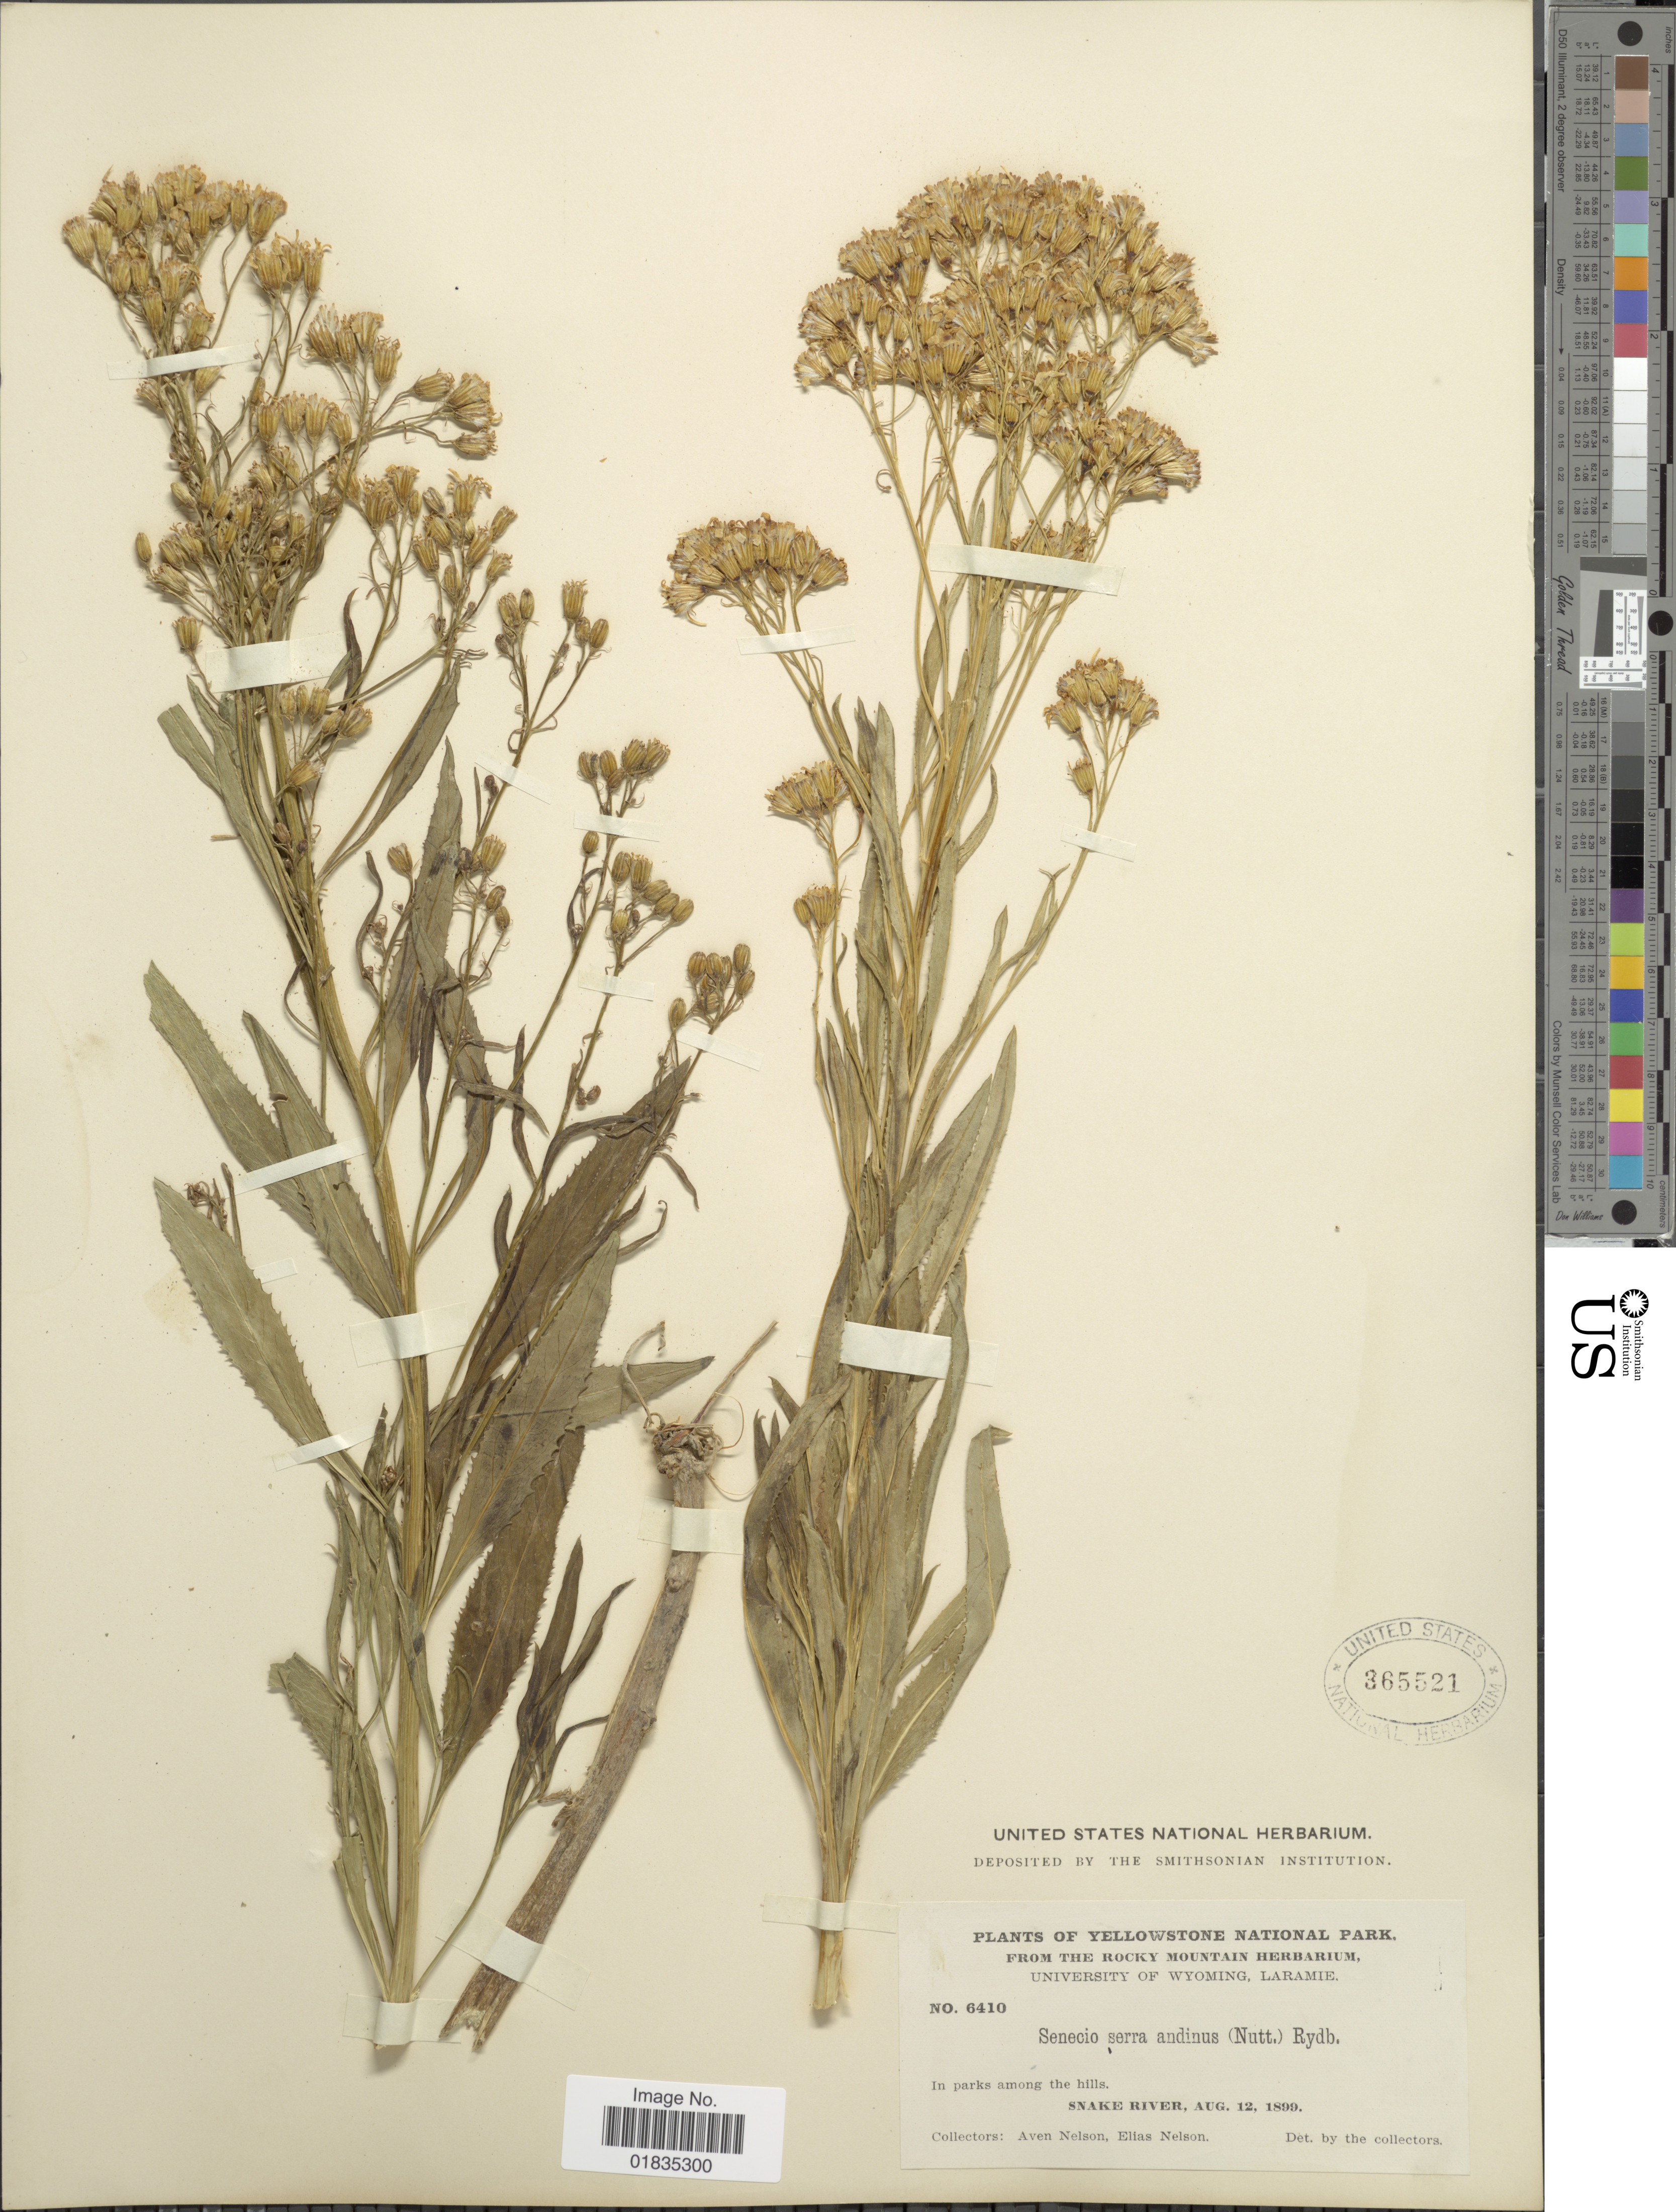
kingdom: Plantae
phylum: Tracheophyta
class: Magnoliopsida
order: Asterales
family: Asteraceae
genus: Senecio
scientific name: Senecio serra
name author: Hook.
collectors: A. Nelson & E. Nelson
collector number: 6410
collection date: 1899-08-12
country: United States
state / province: Wyoming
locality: Yellowstone National Park, in parks among the hills, Snake River.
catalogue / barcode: US 365521